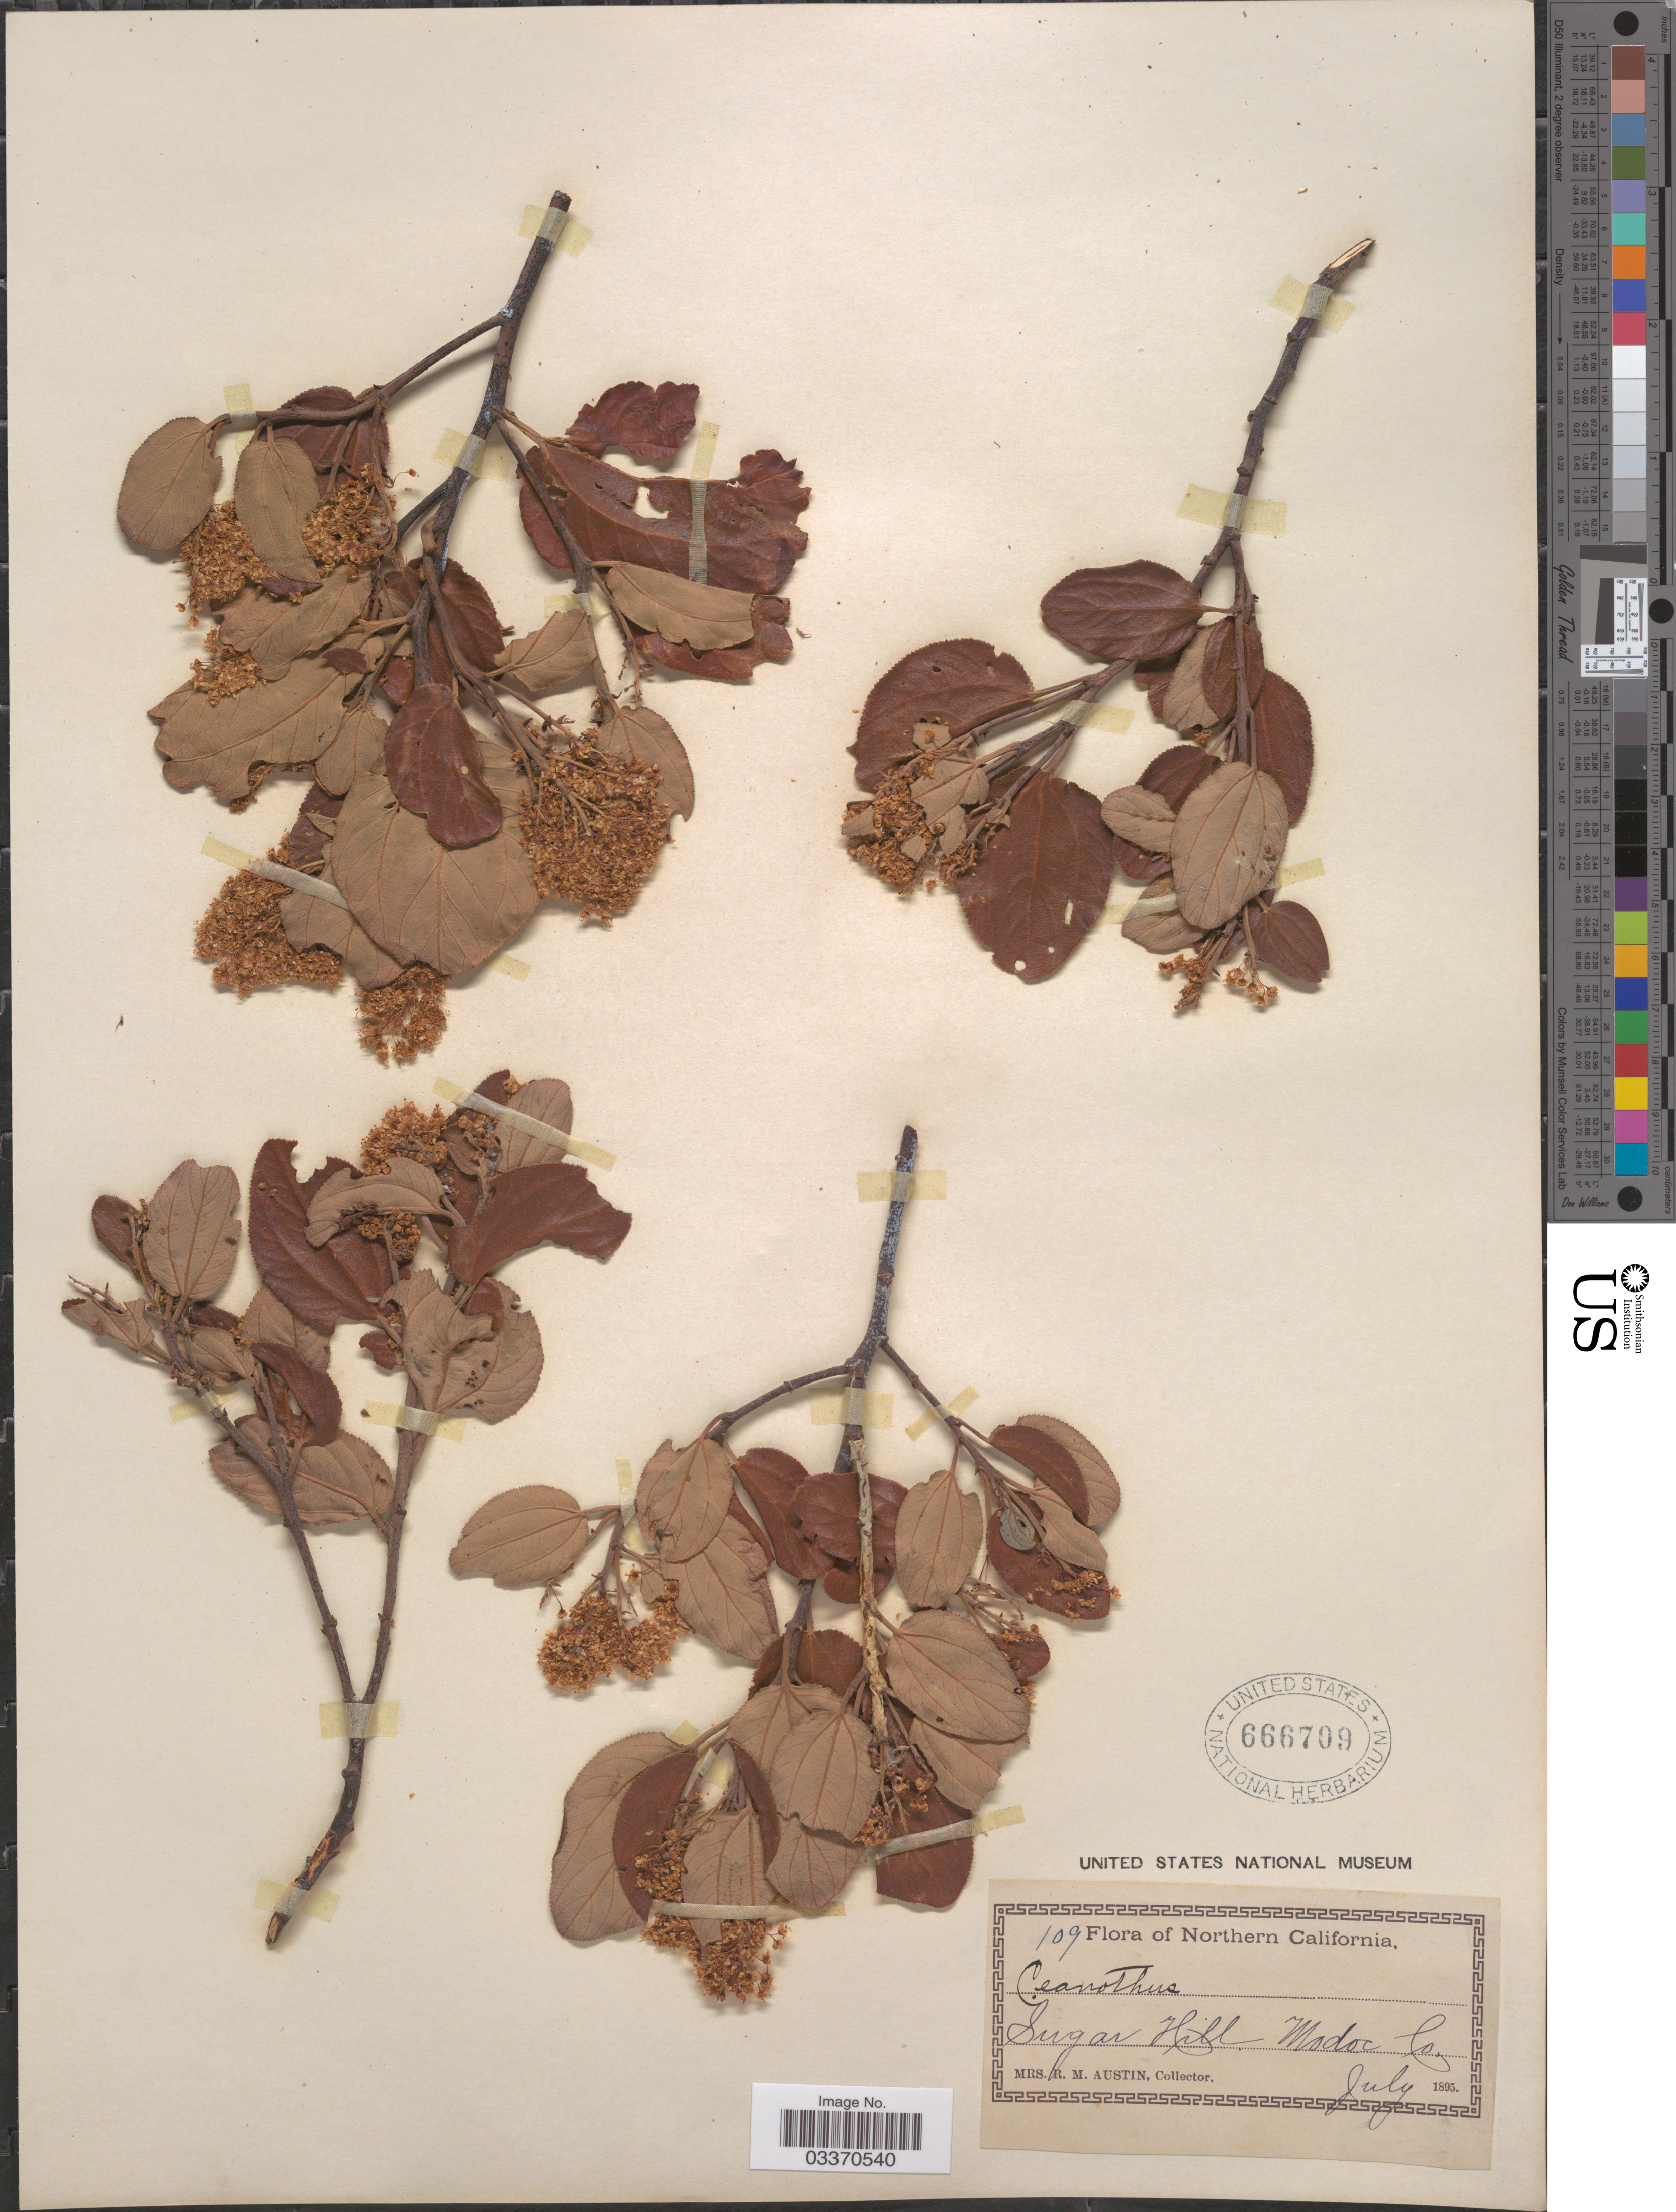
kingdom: Plantae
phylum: Tracheophyta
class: Magnoliopsida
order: Rosales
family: Rhamnaceae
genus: Ceanothus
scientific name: Ceanothus velutinus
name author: Douglas ex Hook.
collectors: R. Austin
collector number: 109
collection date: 1895-07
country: United States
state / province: California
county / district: Modoc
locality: Northern California. Sugar Hill. Modoc Co.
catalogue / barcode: US 666709